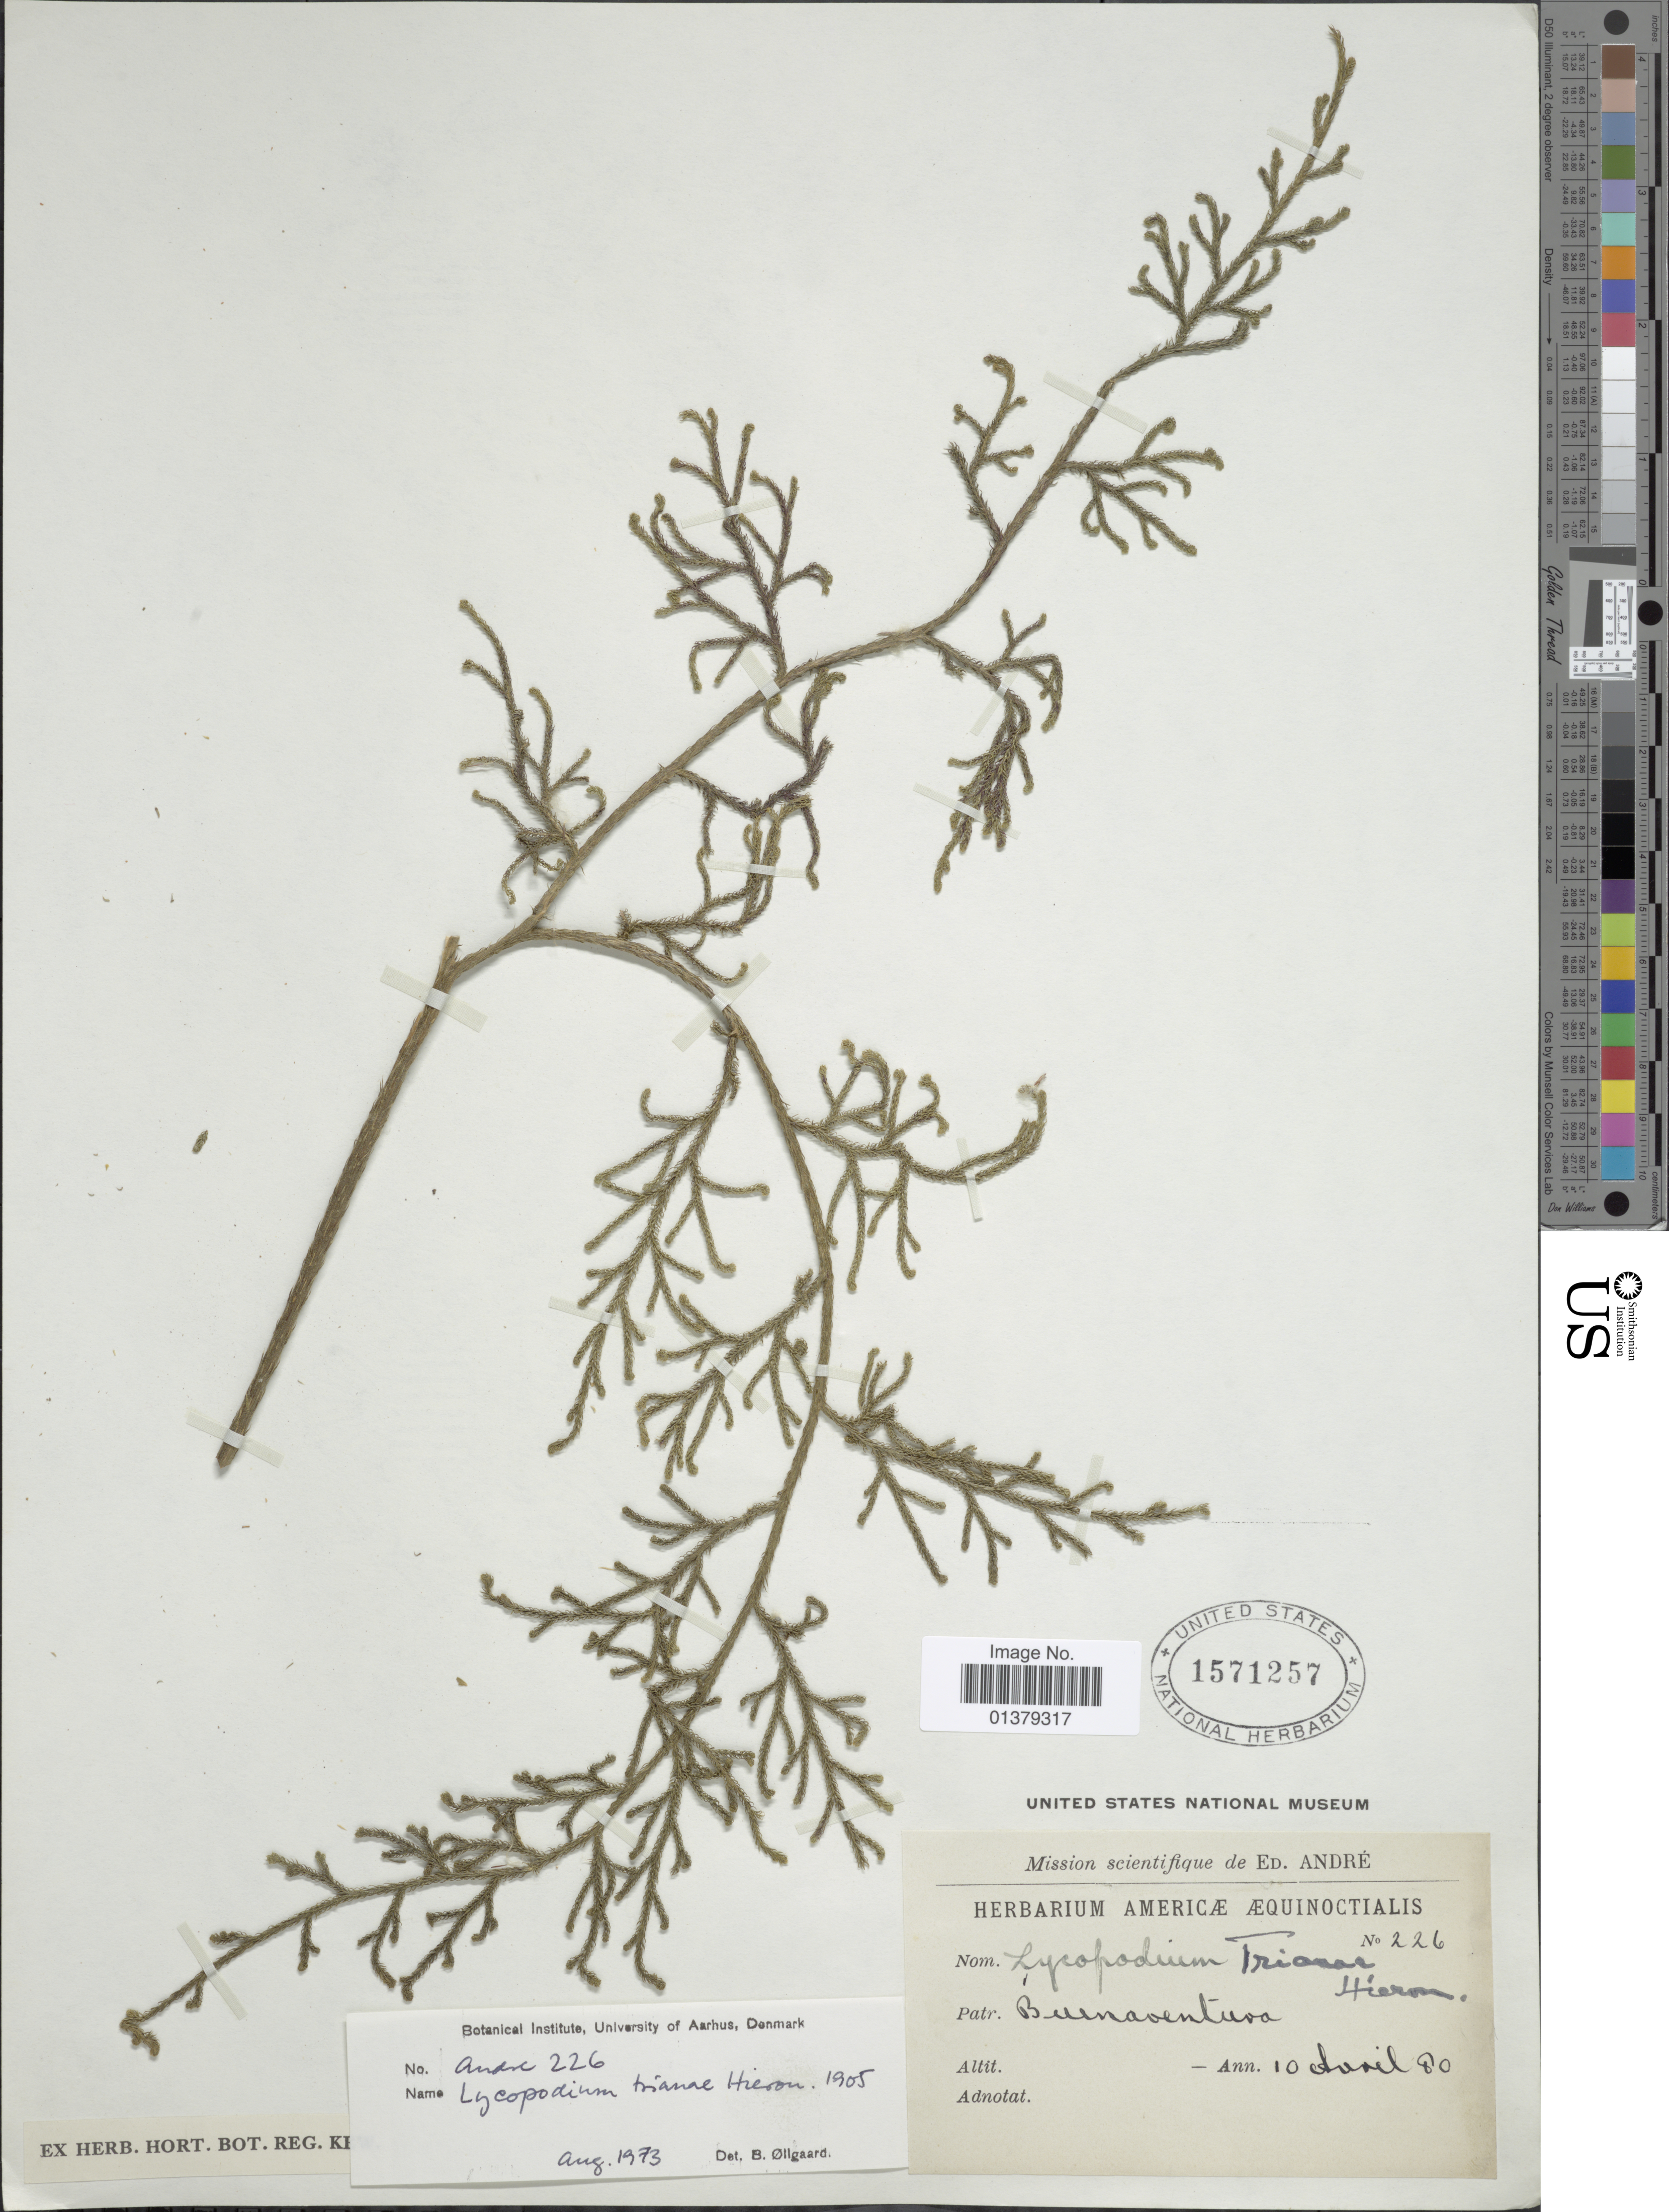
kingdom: Plantae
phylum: Tracheophyta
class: Lycopodiopsida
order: Lycopodiales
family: Lycopodiaceae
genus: Palhinhaea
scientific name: Palhinhaea trianae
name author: (Hieron.) Holub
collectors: E. Andre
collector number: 226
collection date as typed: Transcribed d/m/y: 10/4/80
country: Colombia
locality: Buenaventura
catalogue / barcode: US 1571257